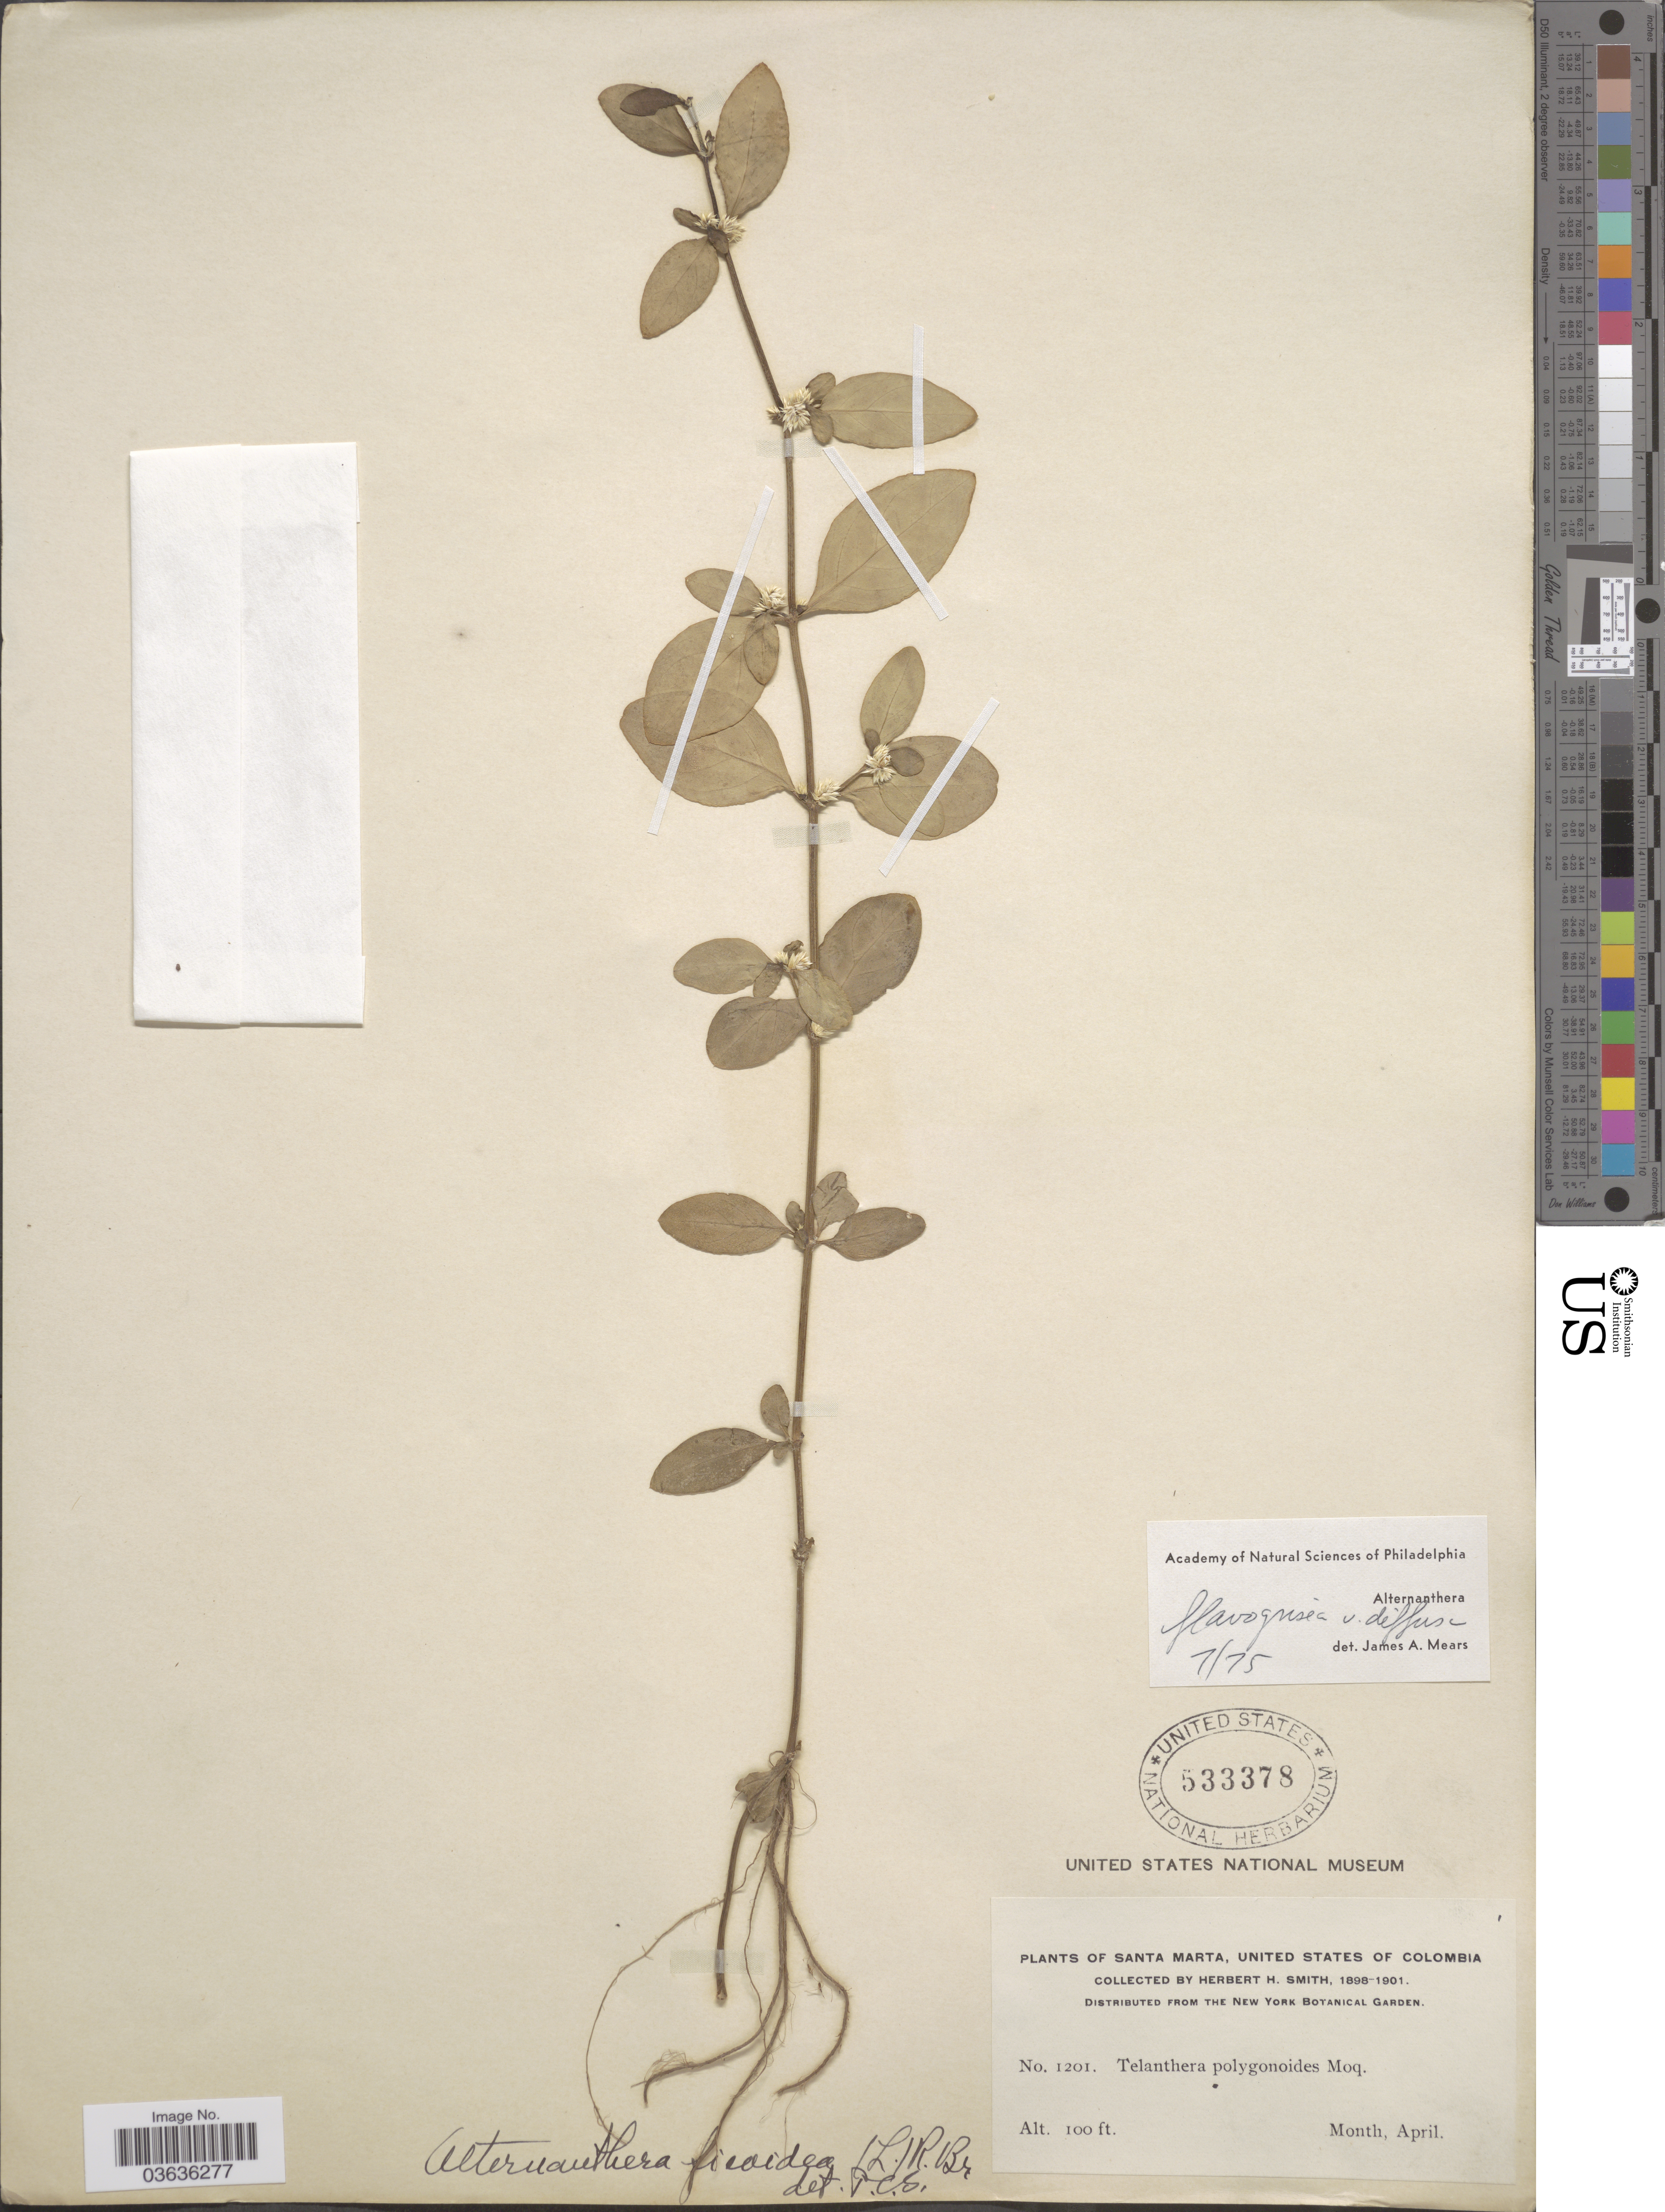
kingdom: Plantae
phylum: Tracheophyta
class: Magnoliopsida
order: Caryophyllales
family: Amaranthaceae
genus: Alternanthera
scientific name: Alternanthera flavogrisea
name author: Urb.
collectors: Herbert H. Smith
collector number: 1201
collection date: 1898-04/1901-04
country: Colombia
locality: Santa Marta, United States of Colombia.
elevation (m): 30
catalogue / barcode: US 533378